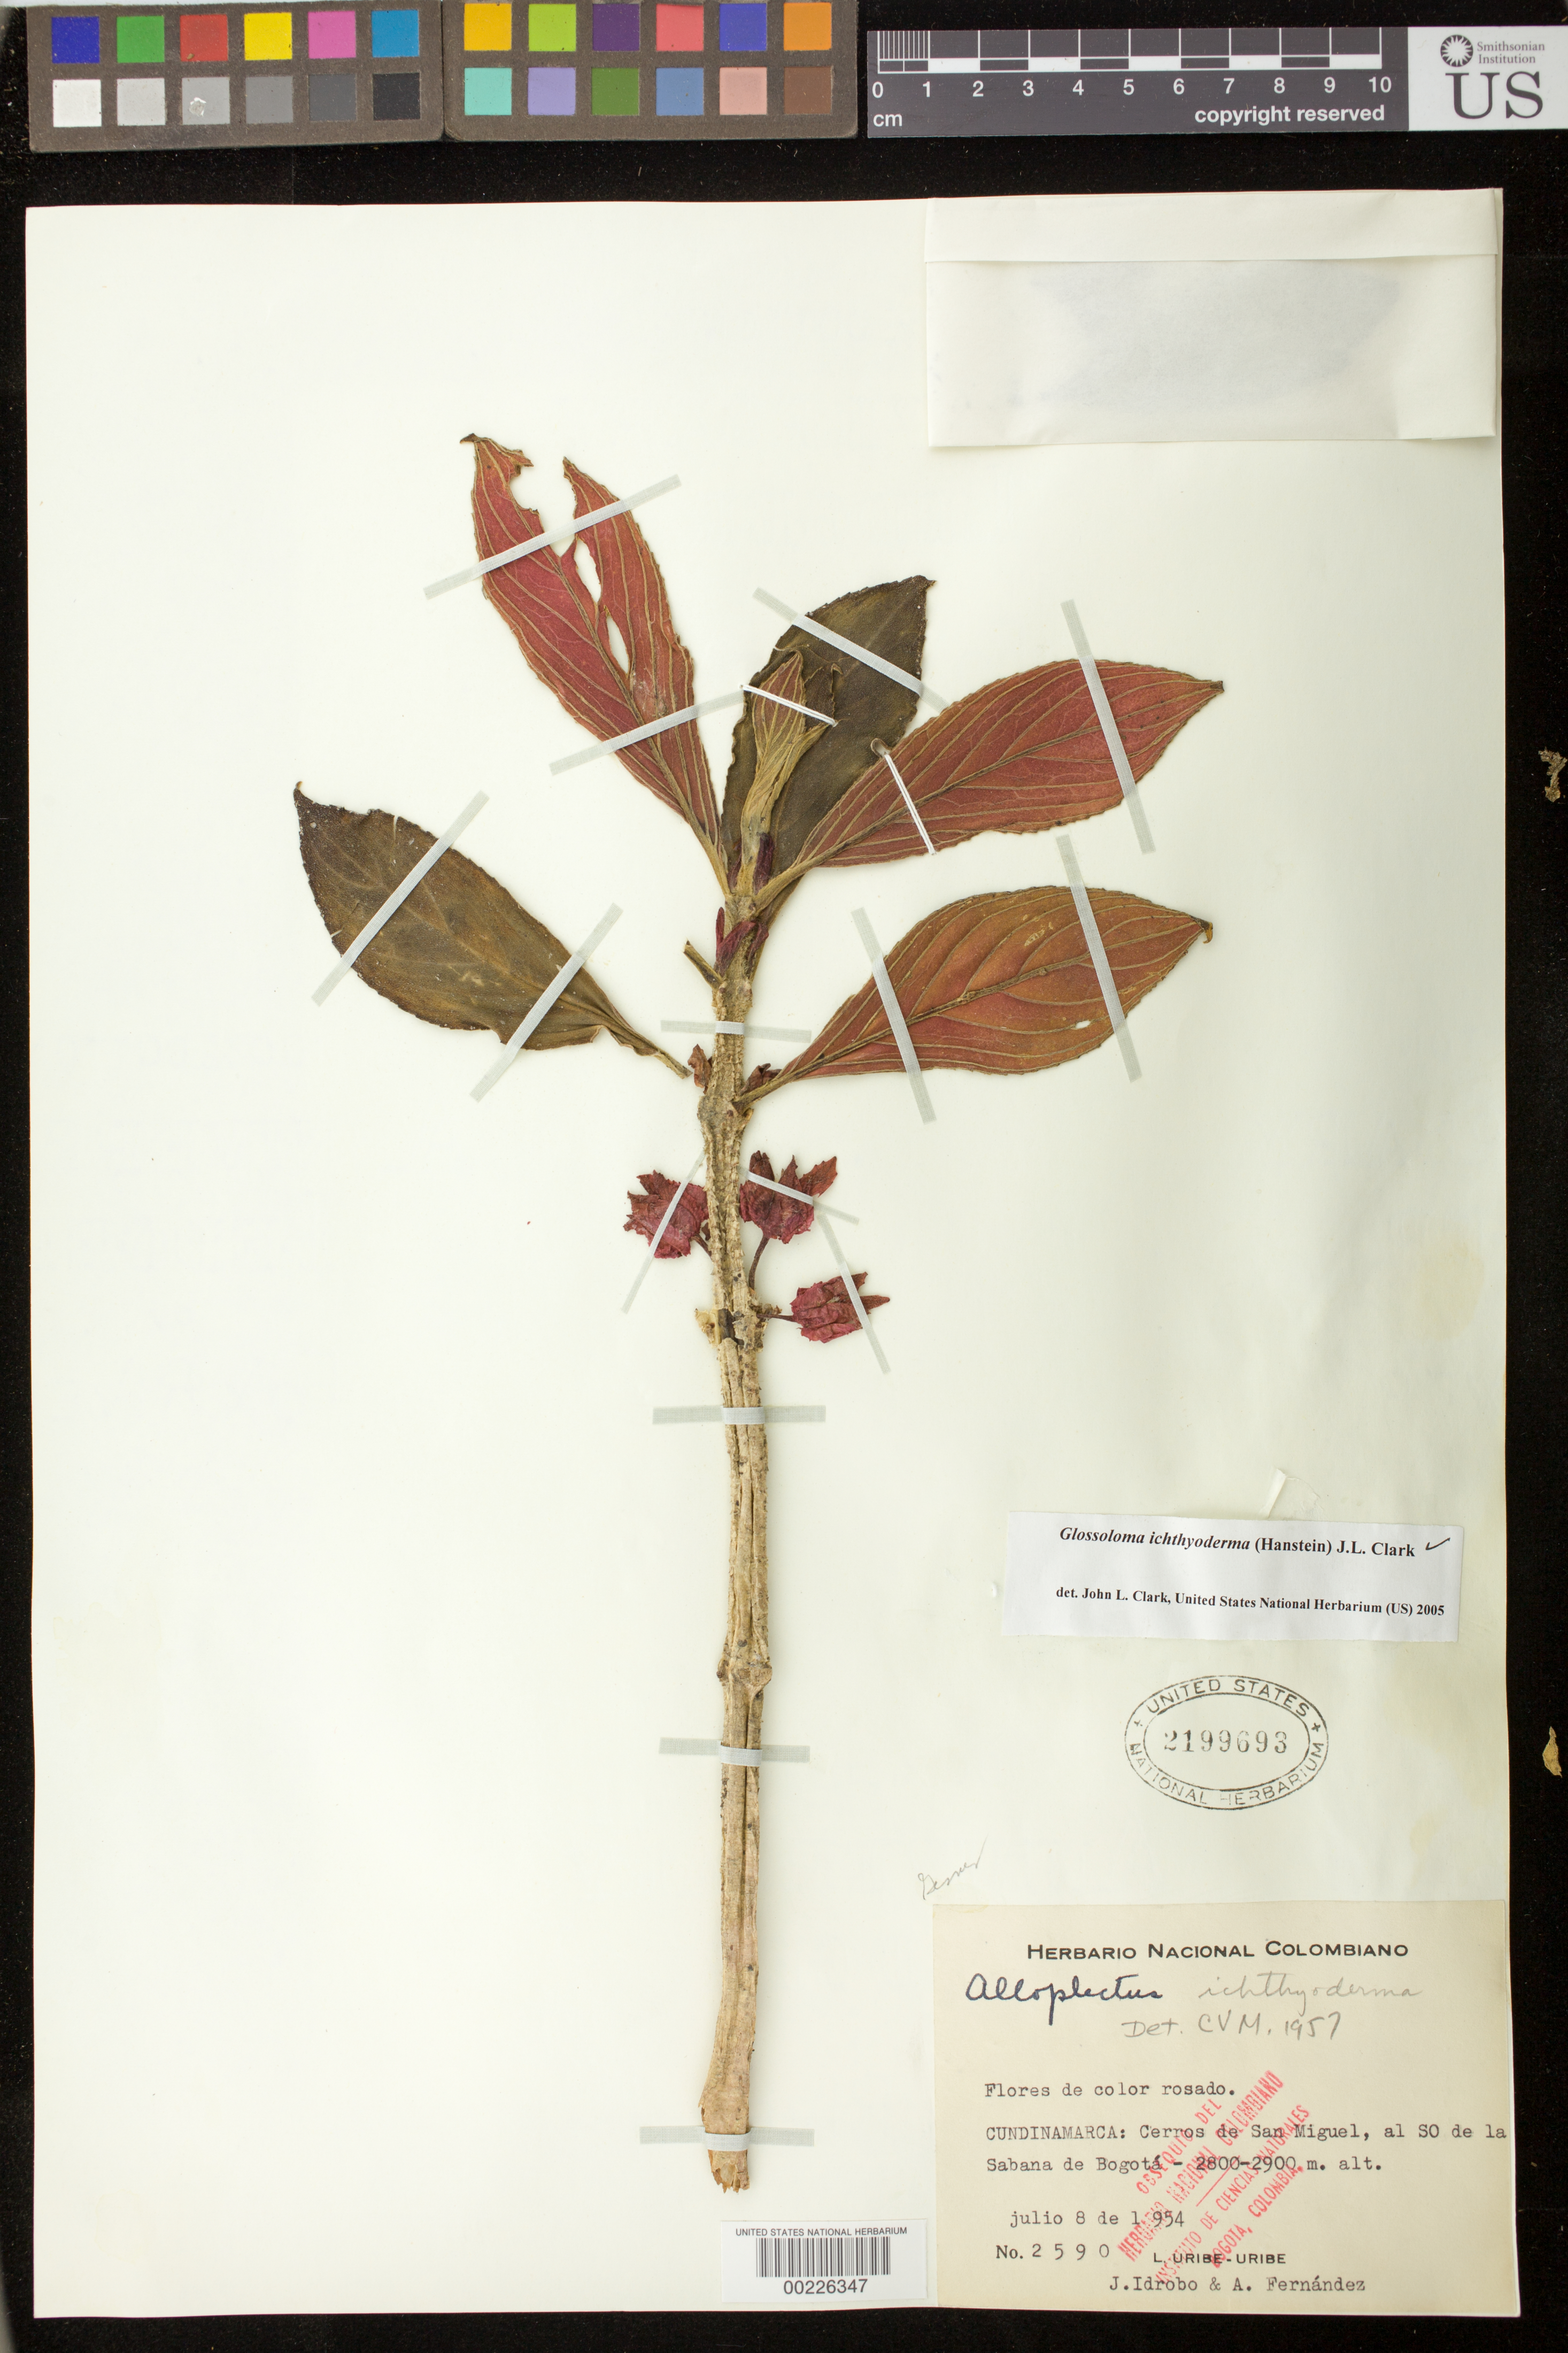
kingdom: Plantae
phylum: Tracheophyta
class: Magnoliopsida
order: Lamiales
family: Gesneriaceae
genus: Glossoloma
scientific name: Glossoloma ichthyoderma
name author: (Hanst.) J.L. Clark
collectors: L. Uribe & et al.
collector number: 2590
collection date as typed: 08 Jul 1954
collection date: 1954-07-08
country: Colombia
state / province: Cundinamarca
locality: Cerros de San Miguel, SW of la sabana de Bogota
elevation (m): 2800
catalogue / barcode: US 2199693